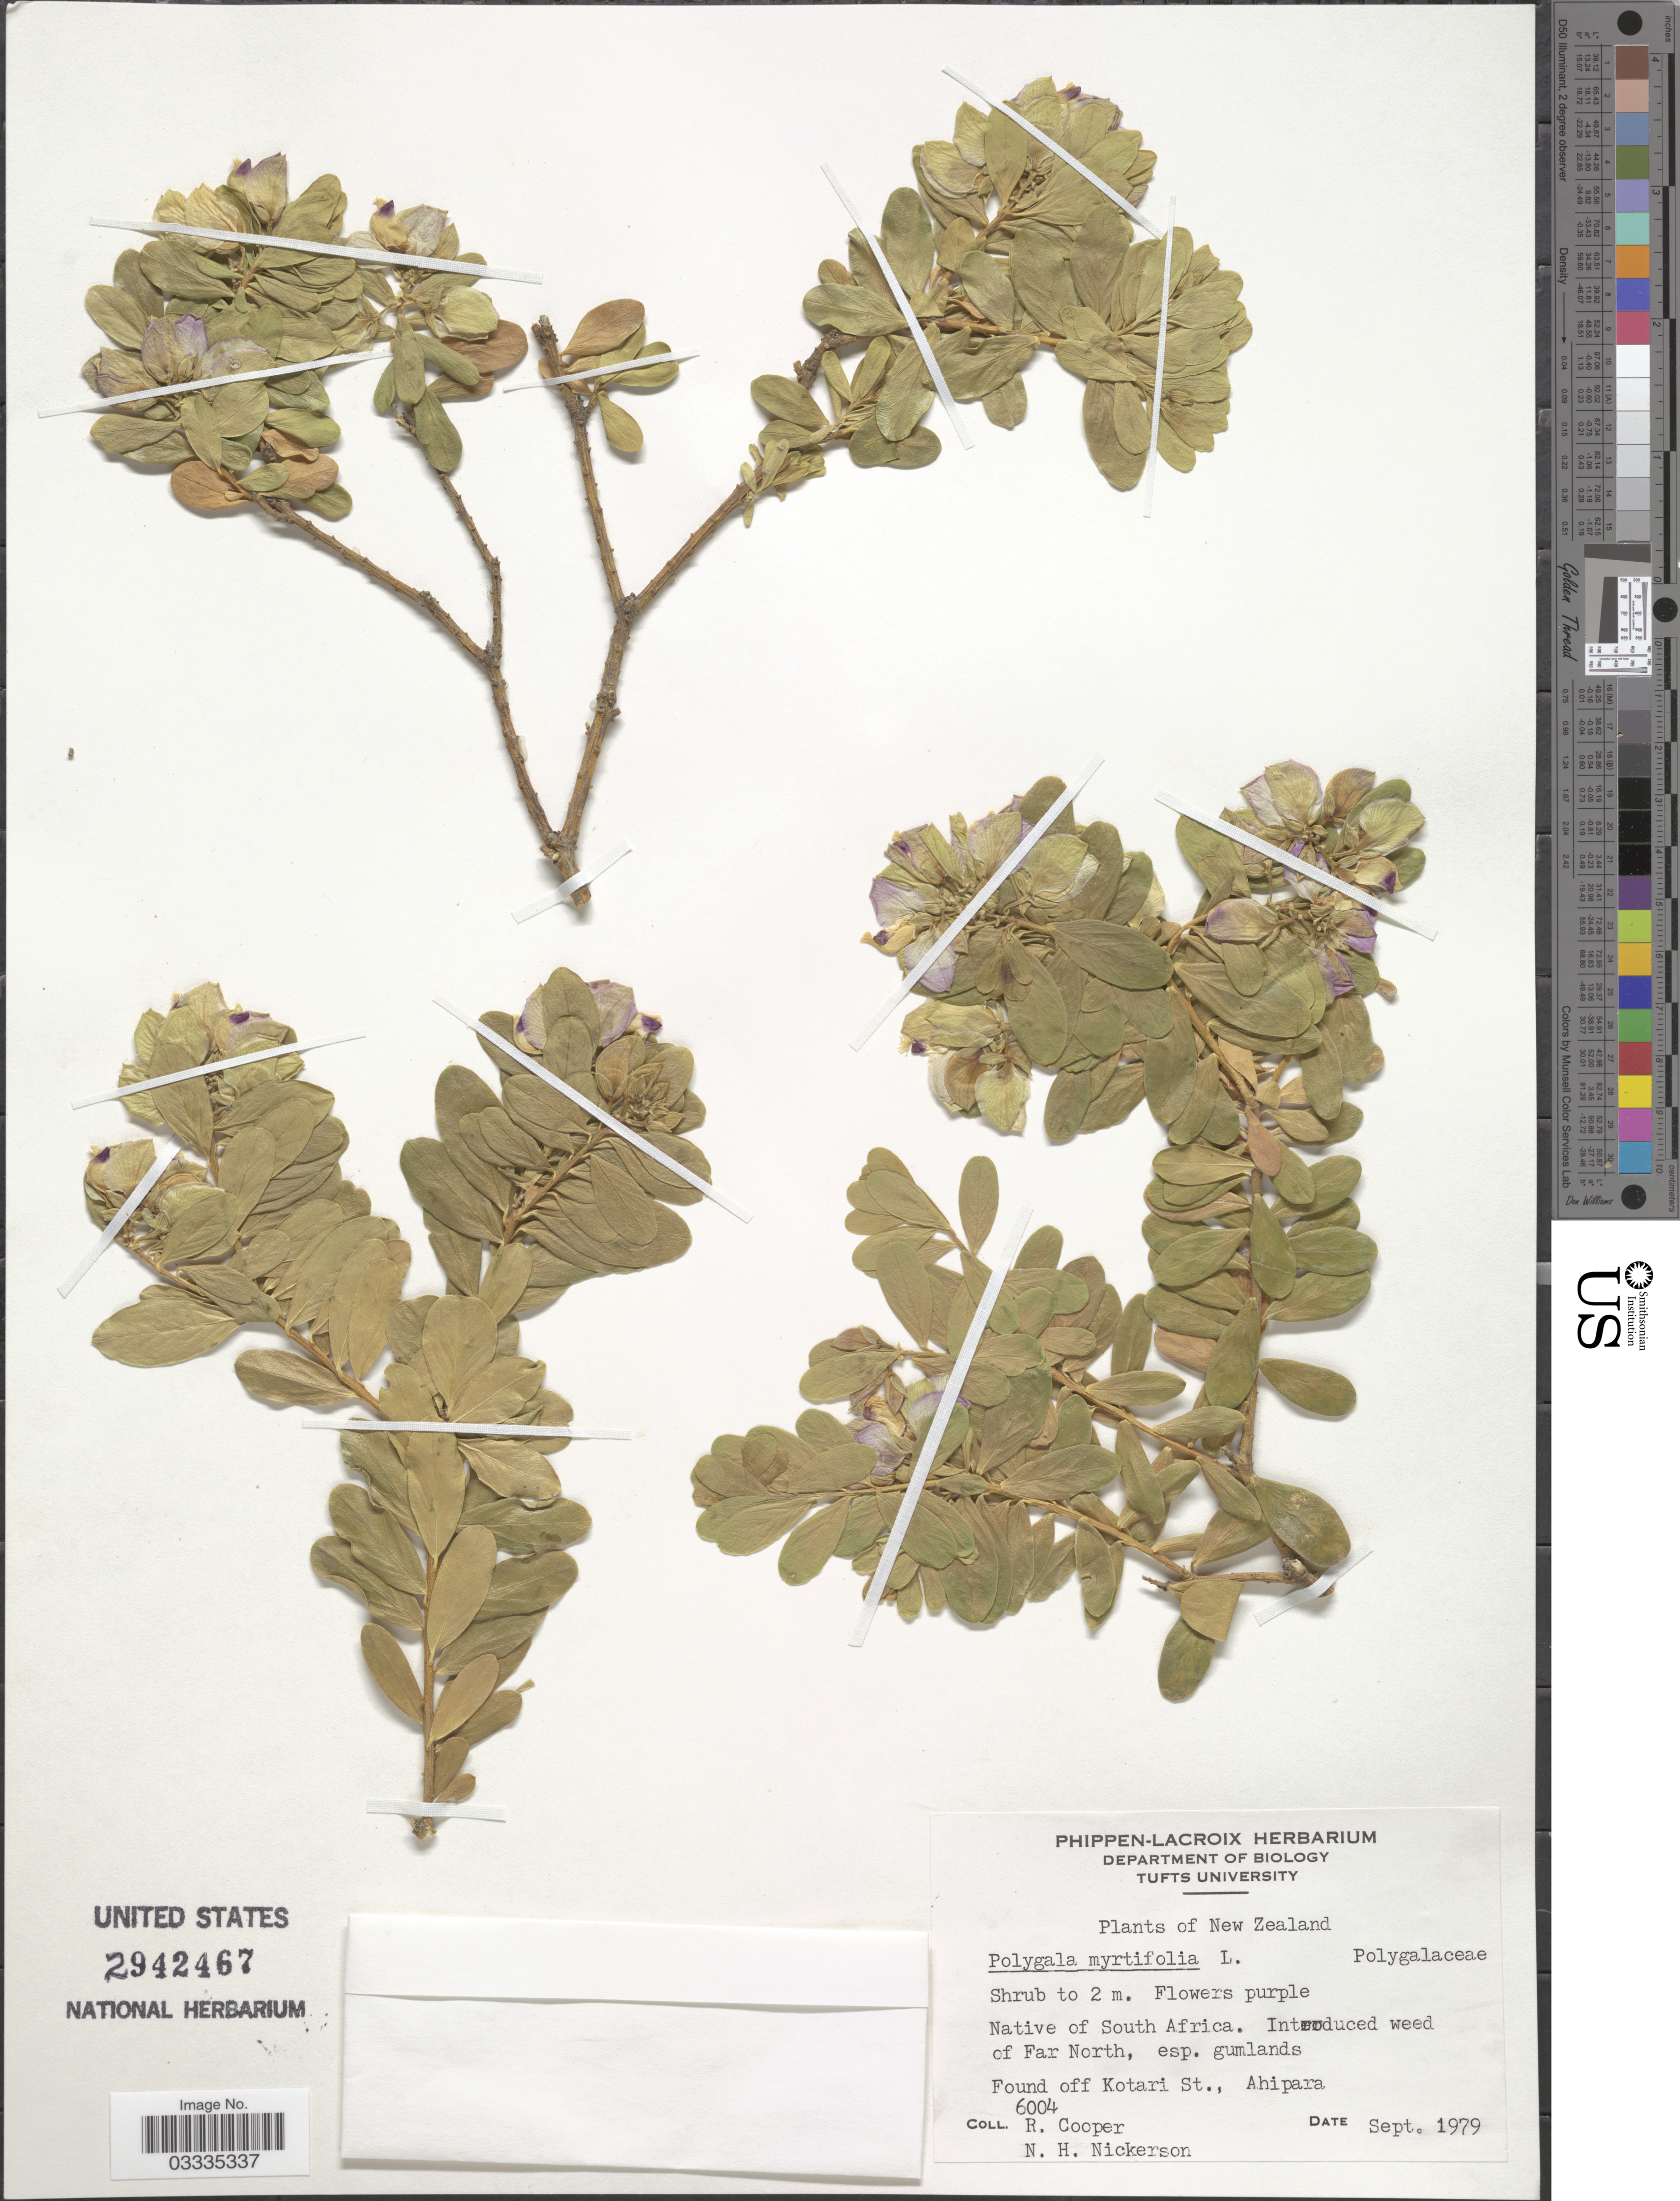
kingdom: Plantae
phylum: Tracheophyta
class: Magnoliopsida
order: Fabales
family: Polygalaceae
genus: Polygala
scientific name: Polygala myrtifolia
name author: L.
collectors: R. Cooper & N. Nickerson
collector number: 6004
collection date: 1979-09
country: New Zealand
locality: Found off Kotari St., Ahipara.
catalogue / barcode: US 2942467